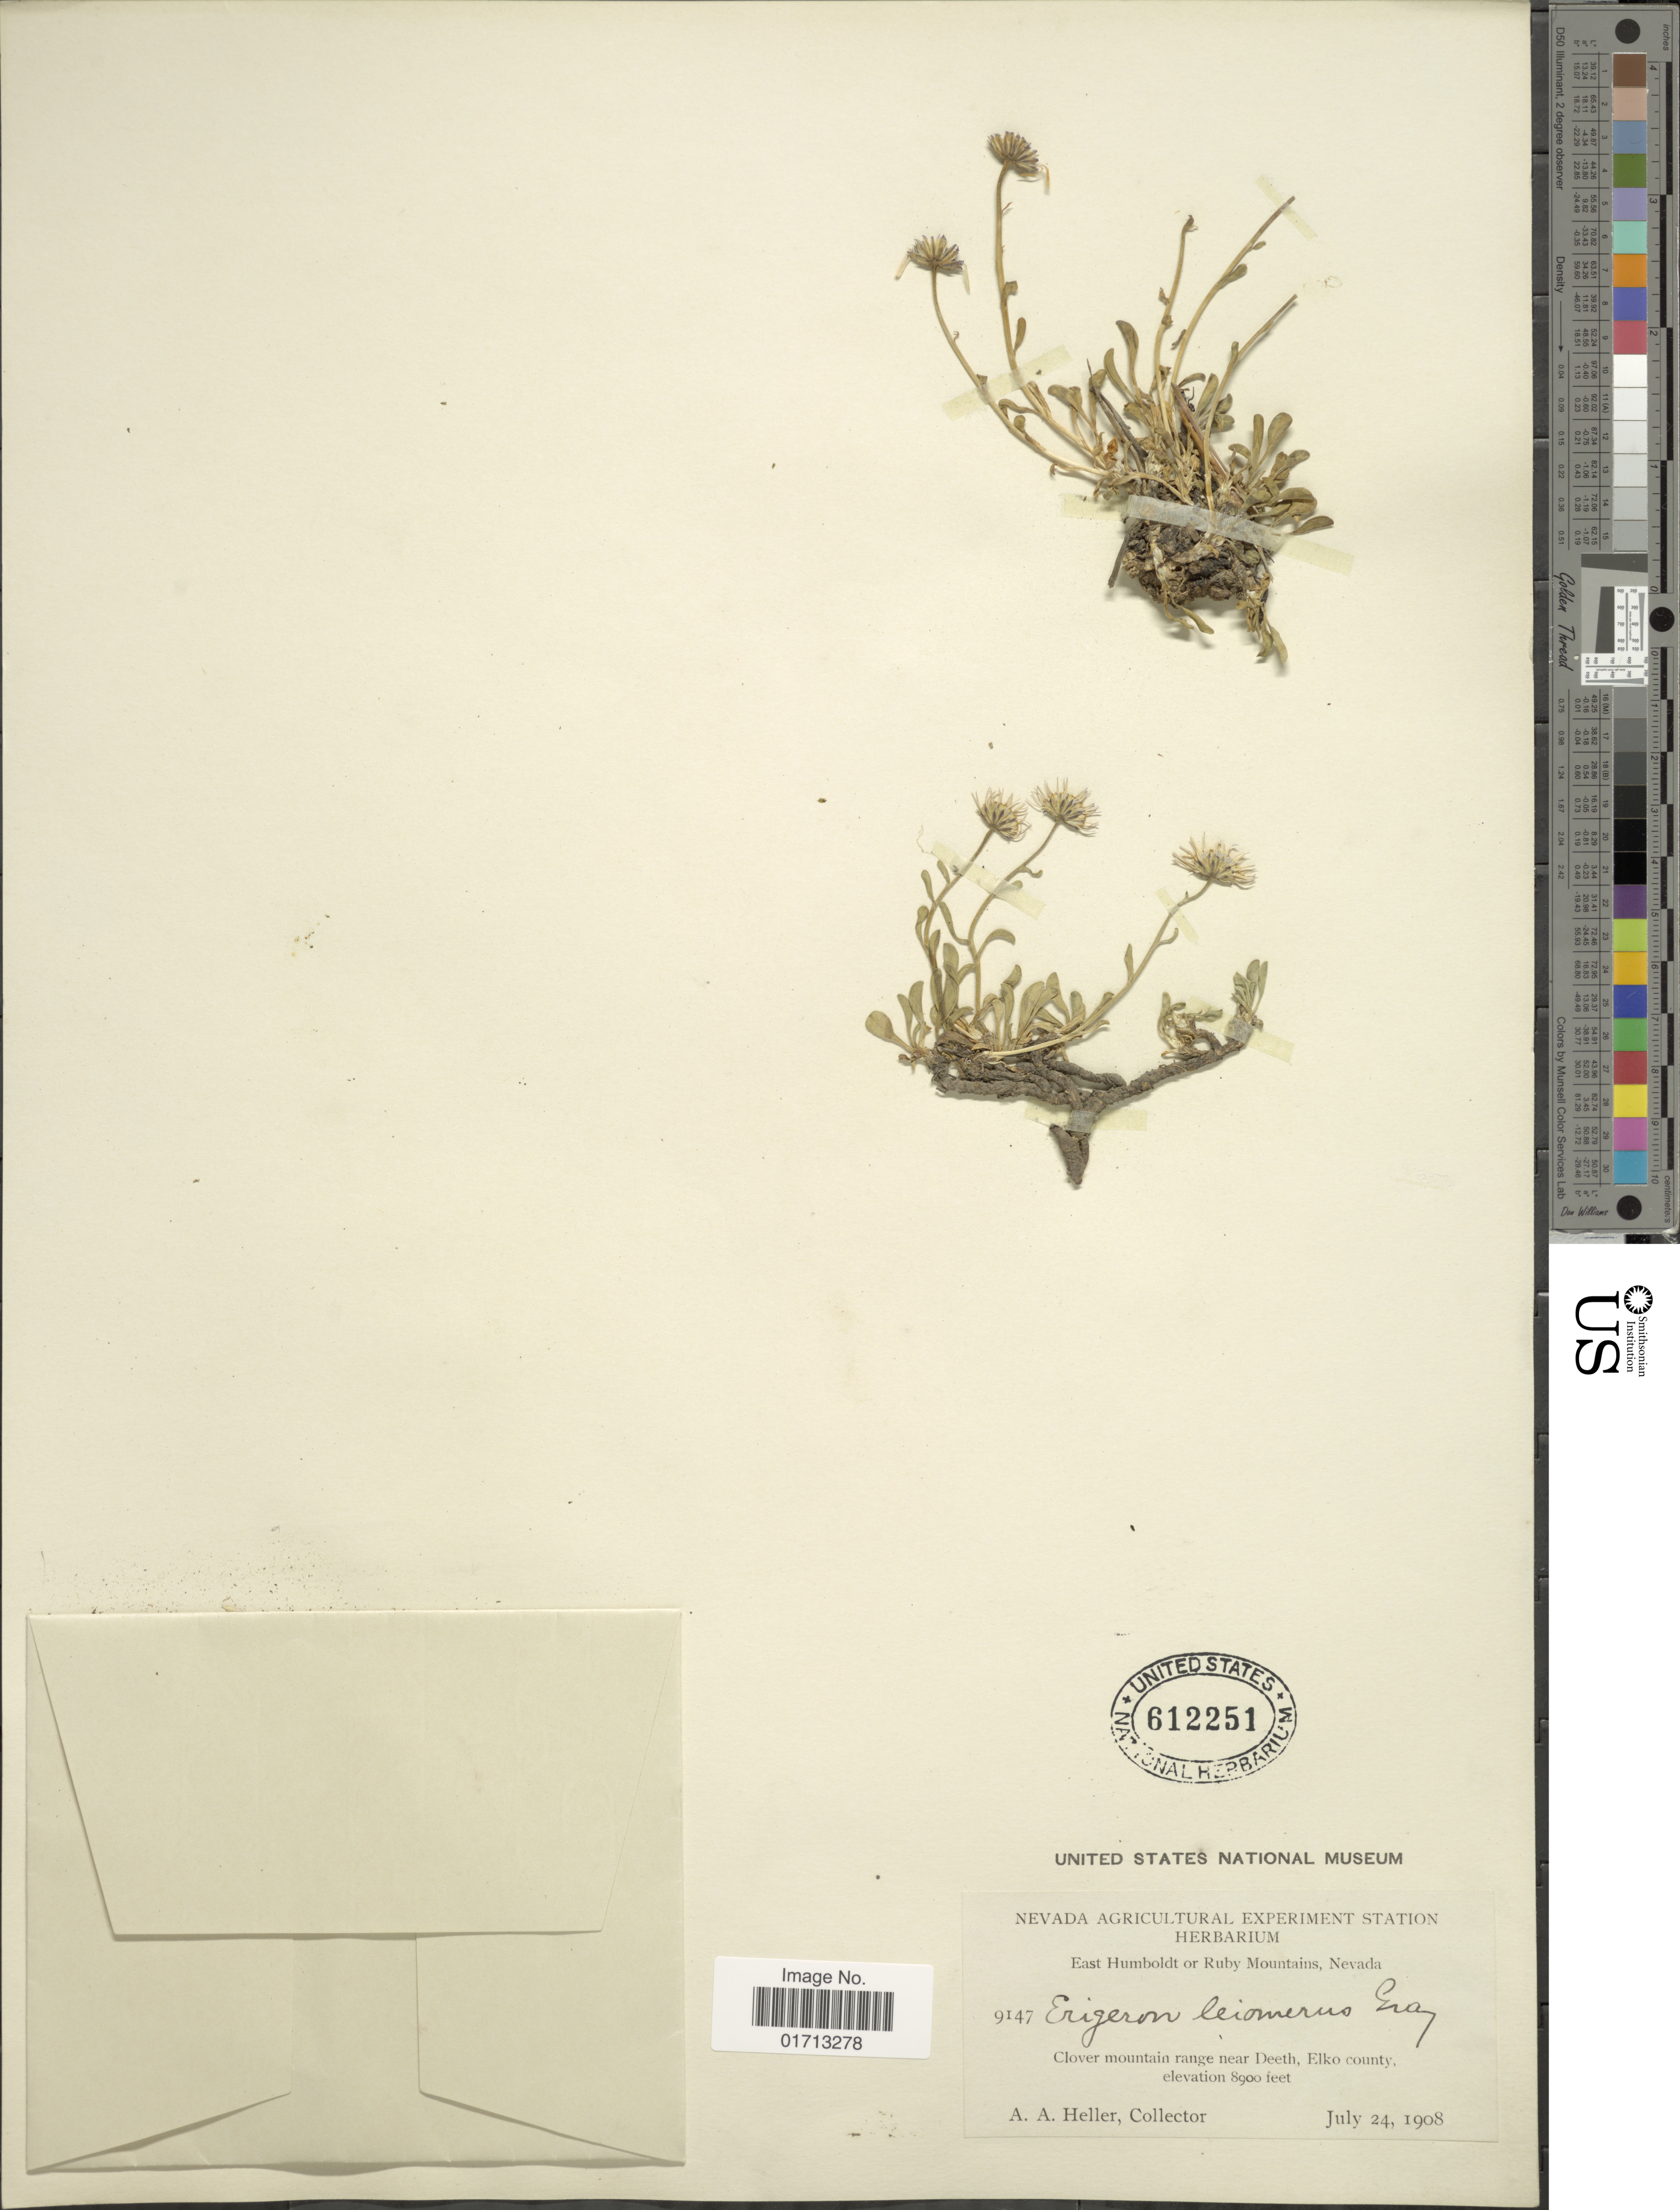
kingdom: Plantae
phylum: Tracheophyta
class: Magnoliopsida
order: Asterales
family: Asteraceae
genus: Erigeron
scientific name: Erigeron leiomerus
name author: A. Gray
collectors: A. A. Heller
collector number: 9147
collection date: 1908-07-24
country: United States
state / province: Nevada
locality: East Humboldt or Ruby Mountains. Clover Mountain range near Deeth, Elko County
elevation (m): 2713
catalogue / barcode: US 612251